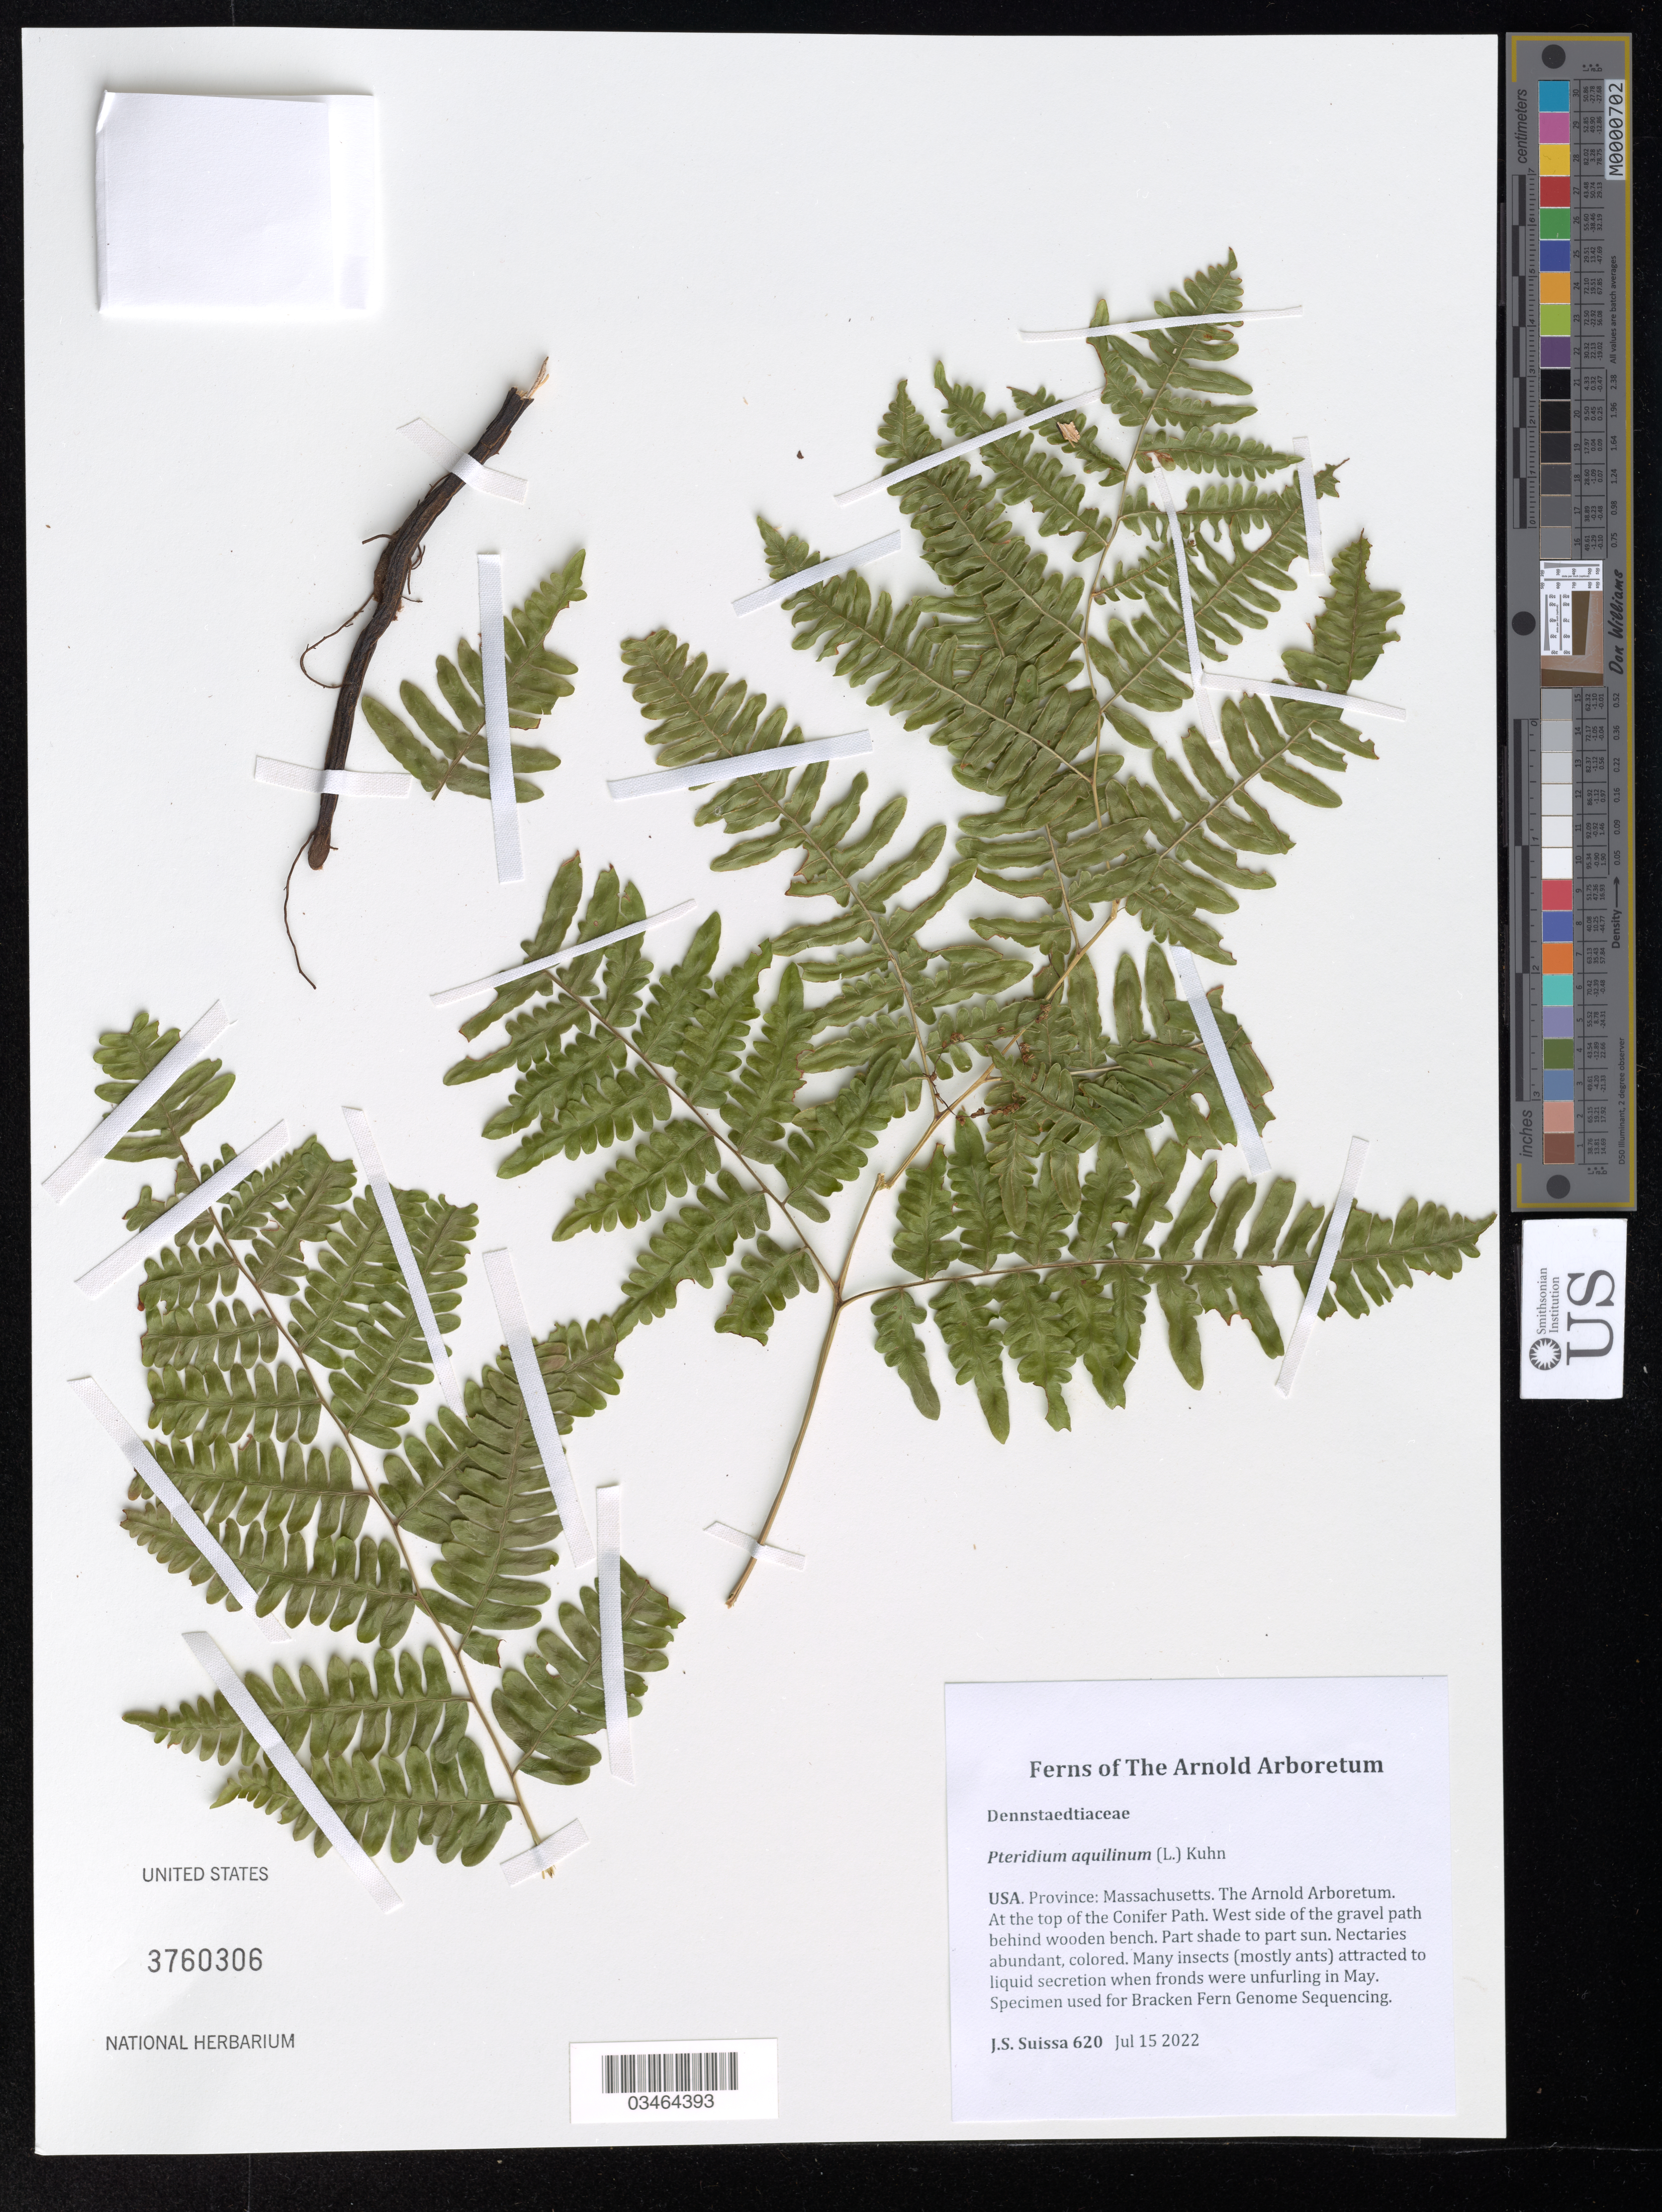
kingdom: Plantae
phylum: Tracheophyta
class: Polypodiopsida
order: Polypodiales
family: Dennstaedtiaceae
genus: Pteridium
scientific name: Pteridium aquilinum var. latiusculum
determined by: Wen, Jun, (BOT), Smithsonian Institution - National Museum of Natural History (UNITED STATES)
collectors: J. S. Suissa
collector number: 620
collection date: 2022-07-15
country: United States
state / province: Massachusetts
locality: The Arnold Arboretum. At the top of the Conifer Path. West side of the gravel path behind wooden bench.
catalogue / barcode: US 3760306